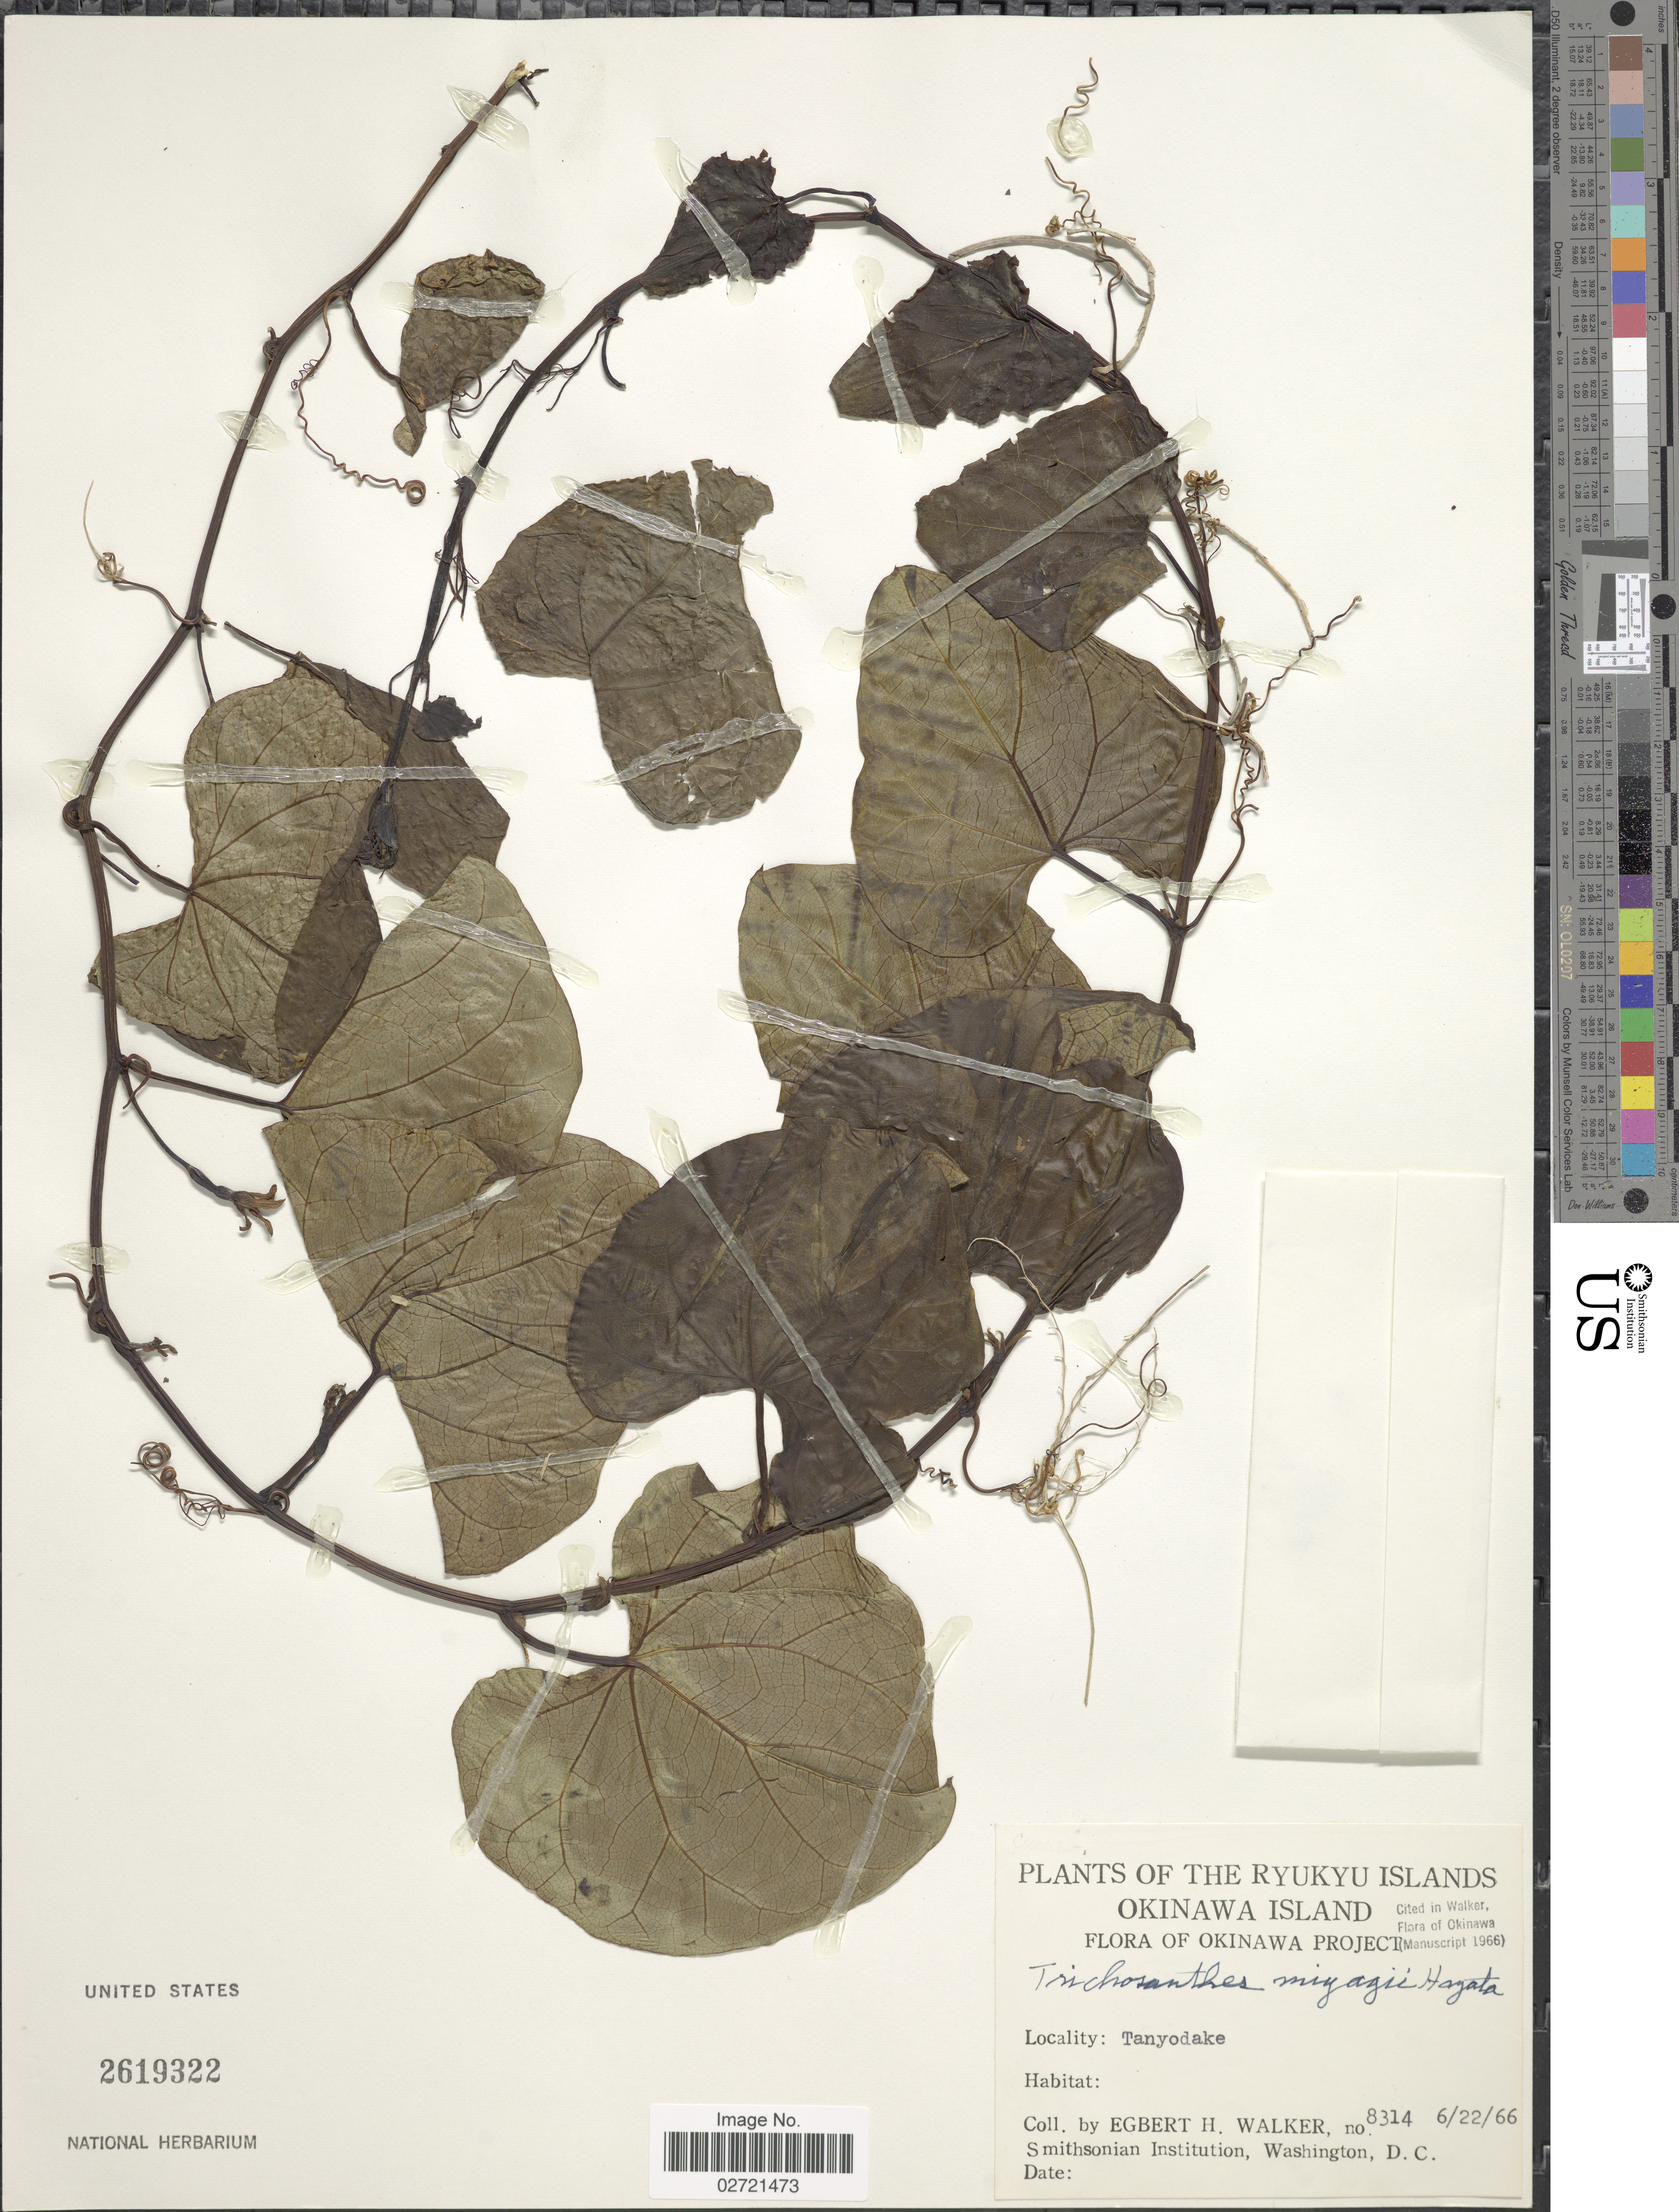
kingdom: Plantae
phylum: Tracheophyta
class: Magnoliopsida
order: Cucurbitales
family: Cucurbitaceae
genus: Trichosanthes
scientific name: Trichosanthes miyagii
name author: Hayata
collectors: E. H. Walker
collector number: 8314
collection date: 1966-06-22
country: Japan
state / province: Okinawa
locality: The Ryukyu Islands, Okinawa Island, Okinawa Project, Tanyodake.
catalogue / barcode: US 2619322